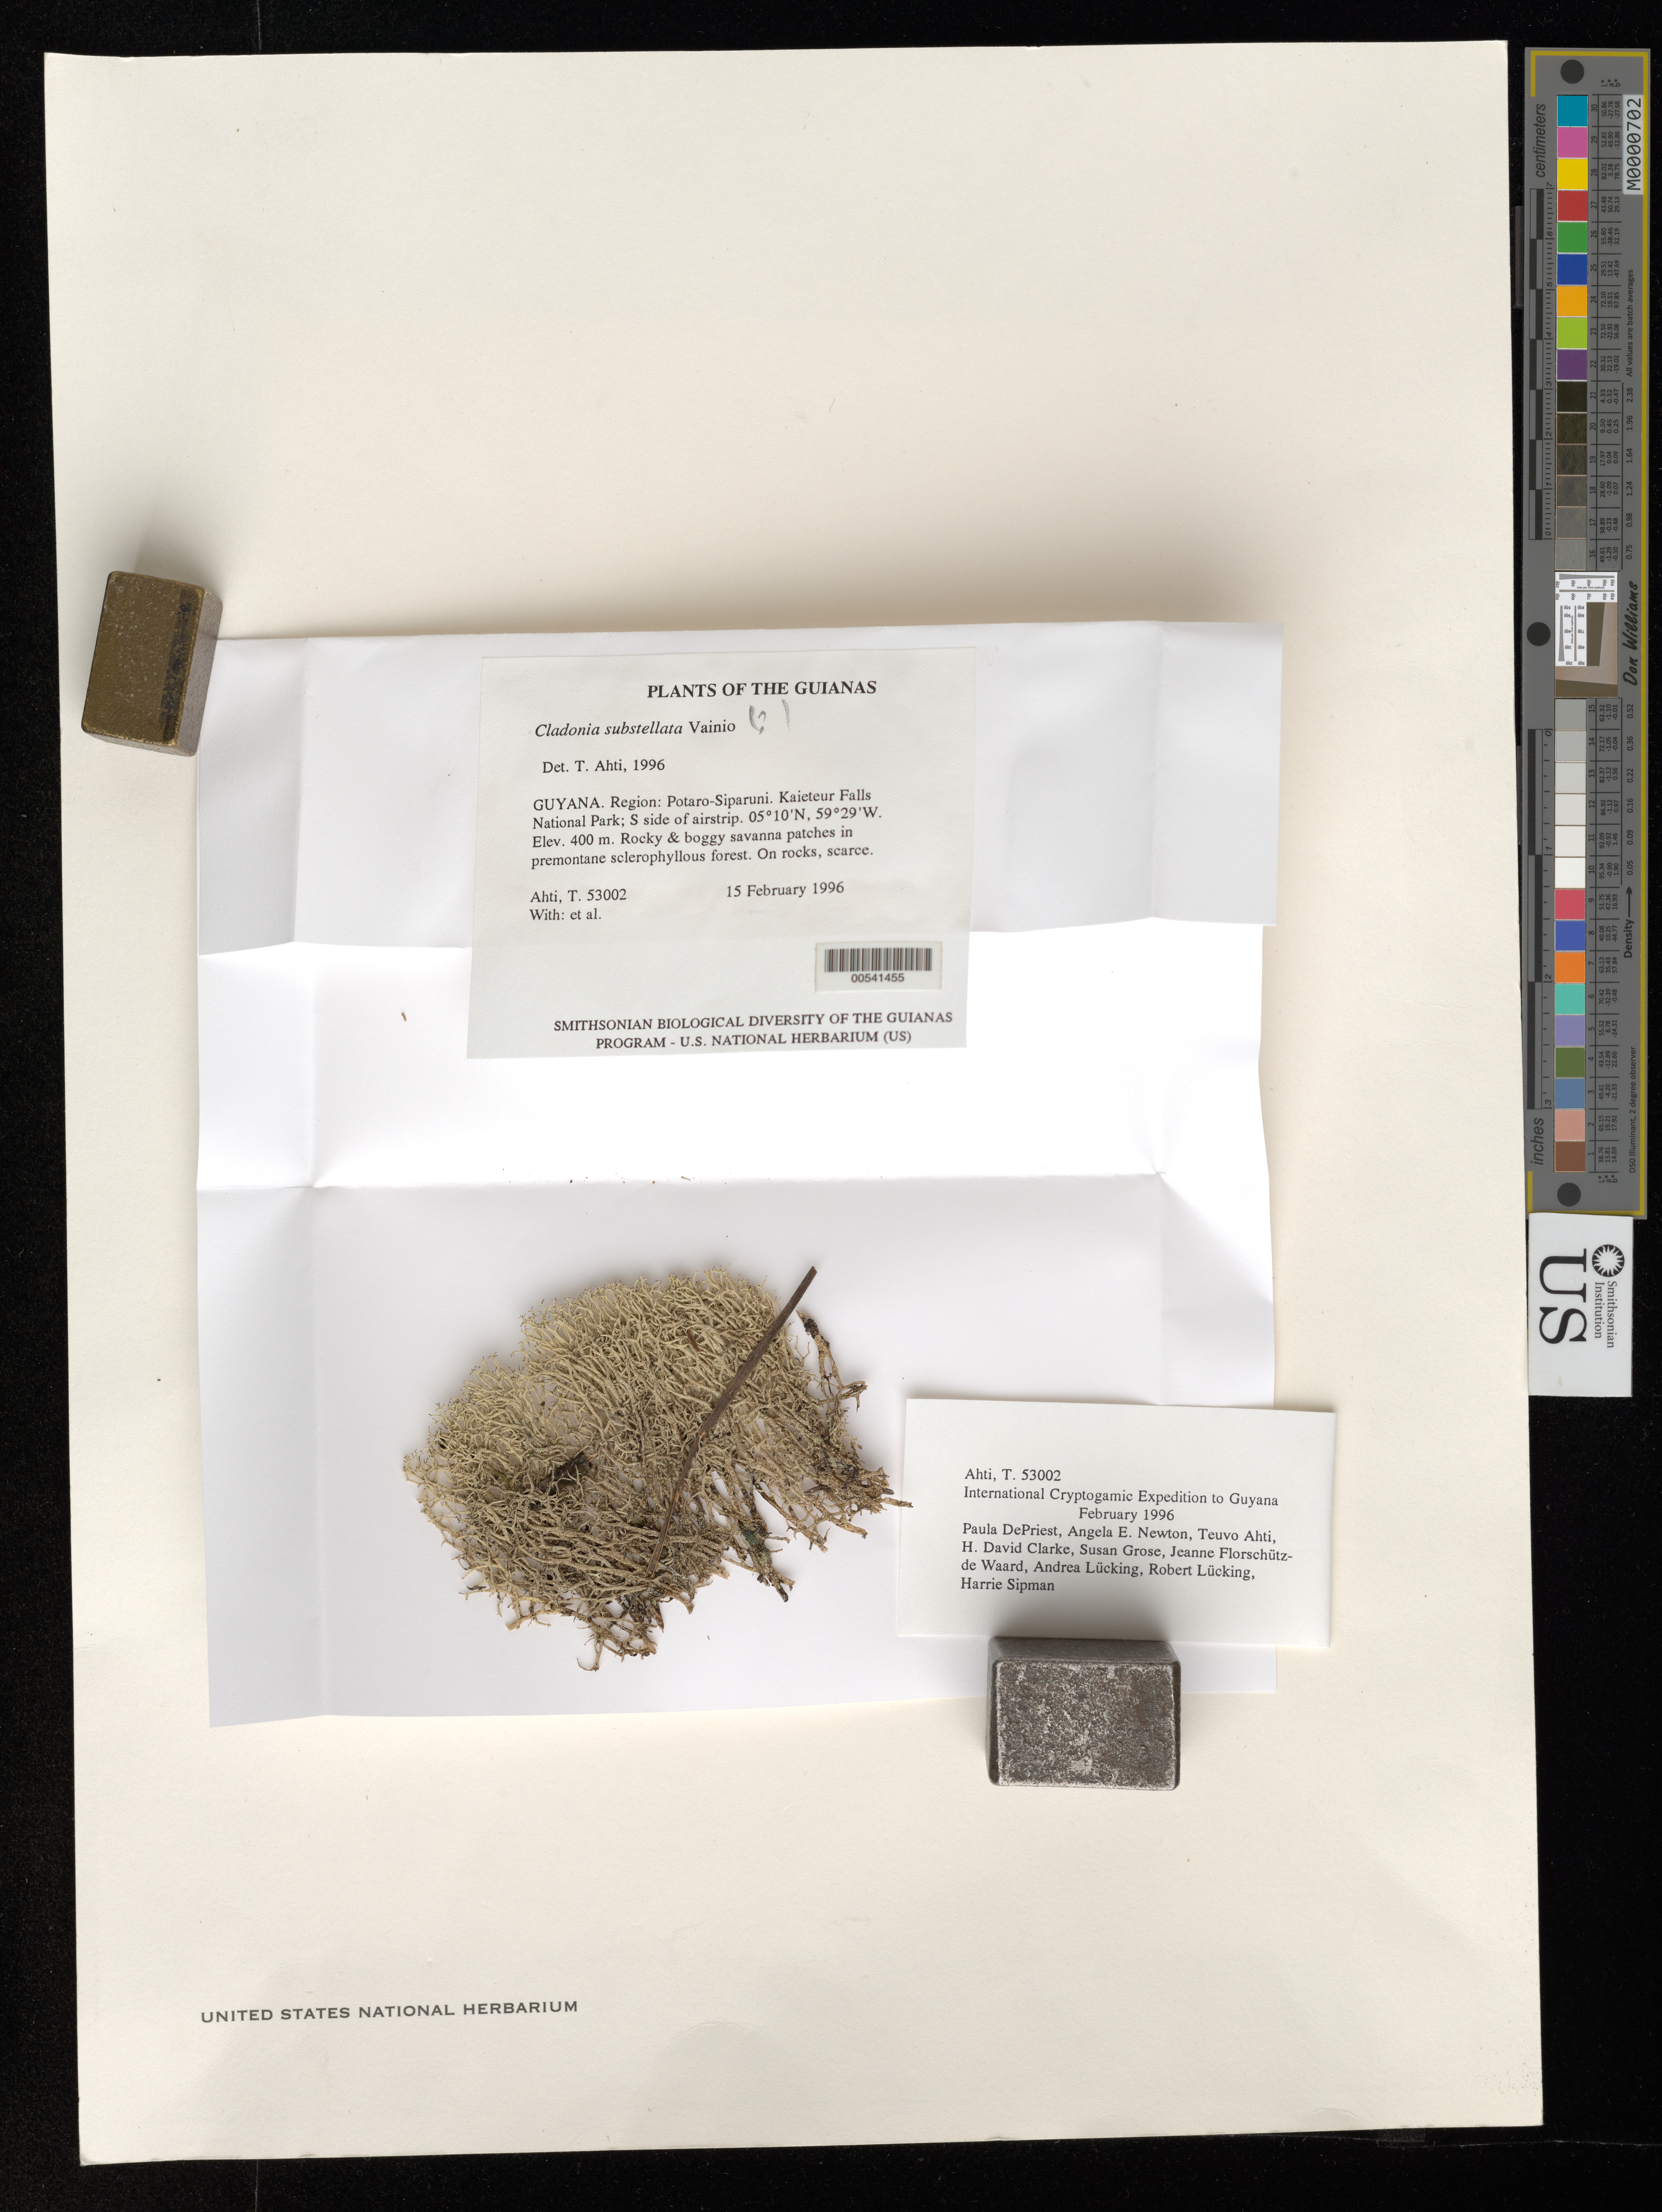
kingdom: Fungi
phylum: Ascomycota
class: Lecanoromycetes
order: Lecanorales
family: Cladoniaceae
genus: Cladonia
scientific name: Cladonia substellata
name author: Vain.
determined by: Ahti, Teuvo T.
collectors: T. T. Ahti et al.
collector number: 53002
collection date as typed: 15 February 1996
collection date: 1996-02-15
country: Guyana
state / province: Potaro-Siparuni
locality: Kaieteur Falls National Park; S side of airstrip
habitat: Rocky & boggy savanna patches in premontane sclerophyllous forest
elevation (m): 400